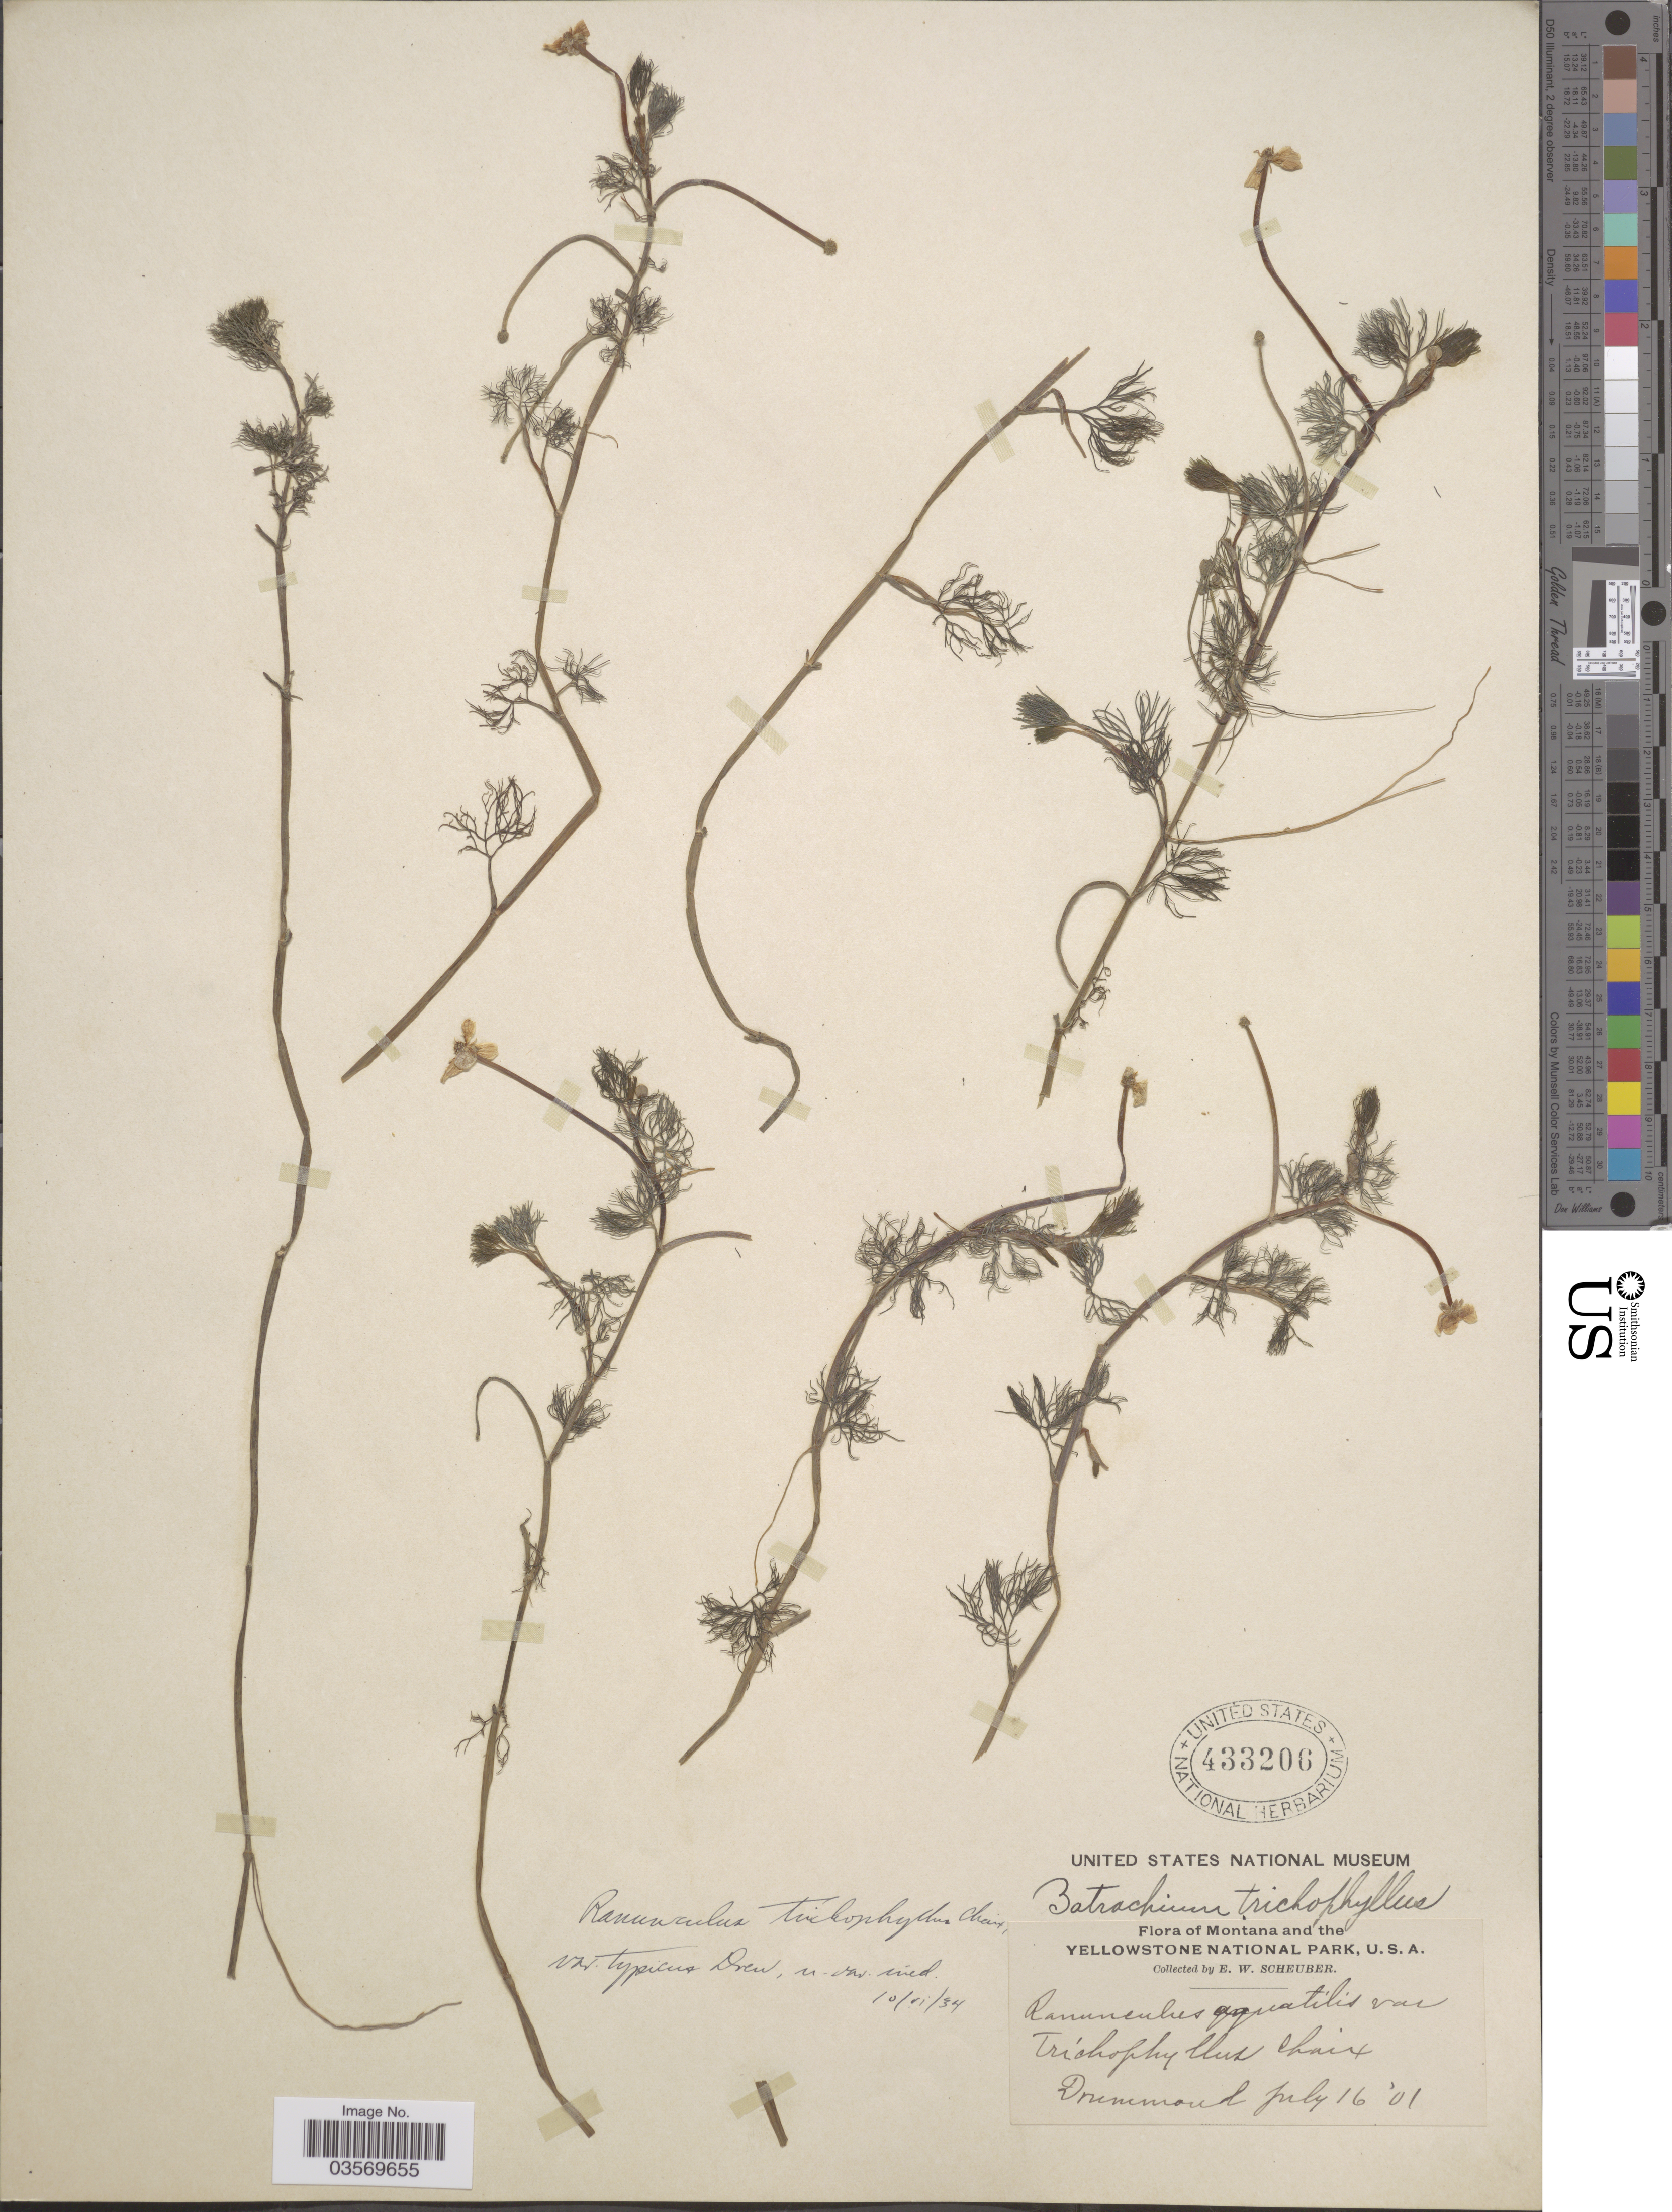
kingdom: Plantae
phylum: Tracheophyta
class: Magnoliopsida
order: Ranunculales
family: Ranunculaceae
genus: Ranunculus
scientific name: Ranunculus trichophyllus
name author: Chaix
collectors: E. Scheuber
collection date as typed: Transcribed d/m/y: 16/7/1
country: United States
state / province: Montana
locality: Montana and Yellowstone National Park. Drummond.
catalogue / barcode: US 433206